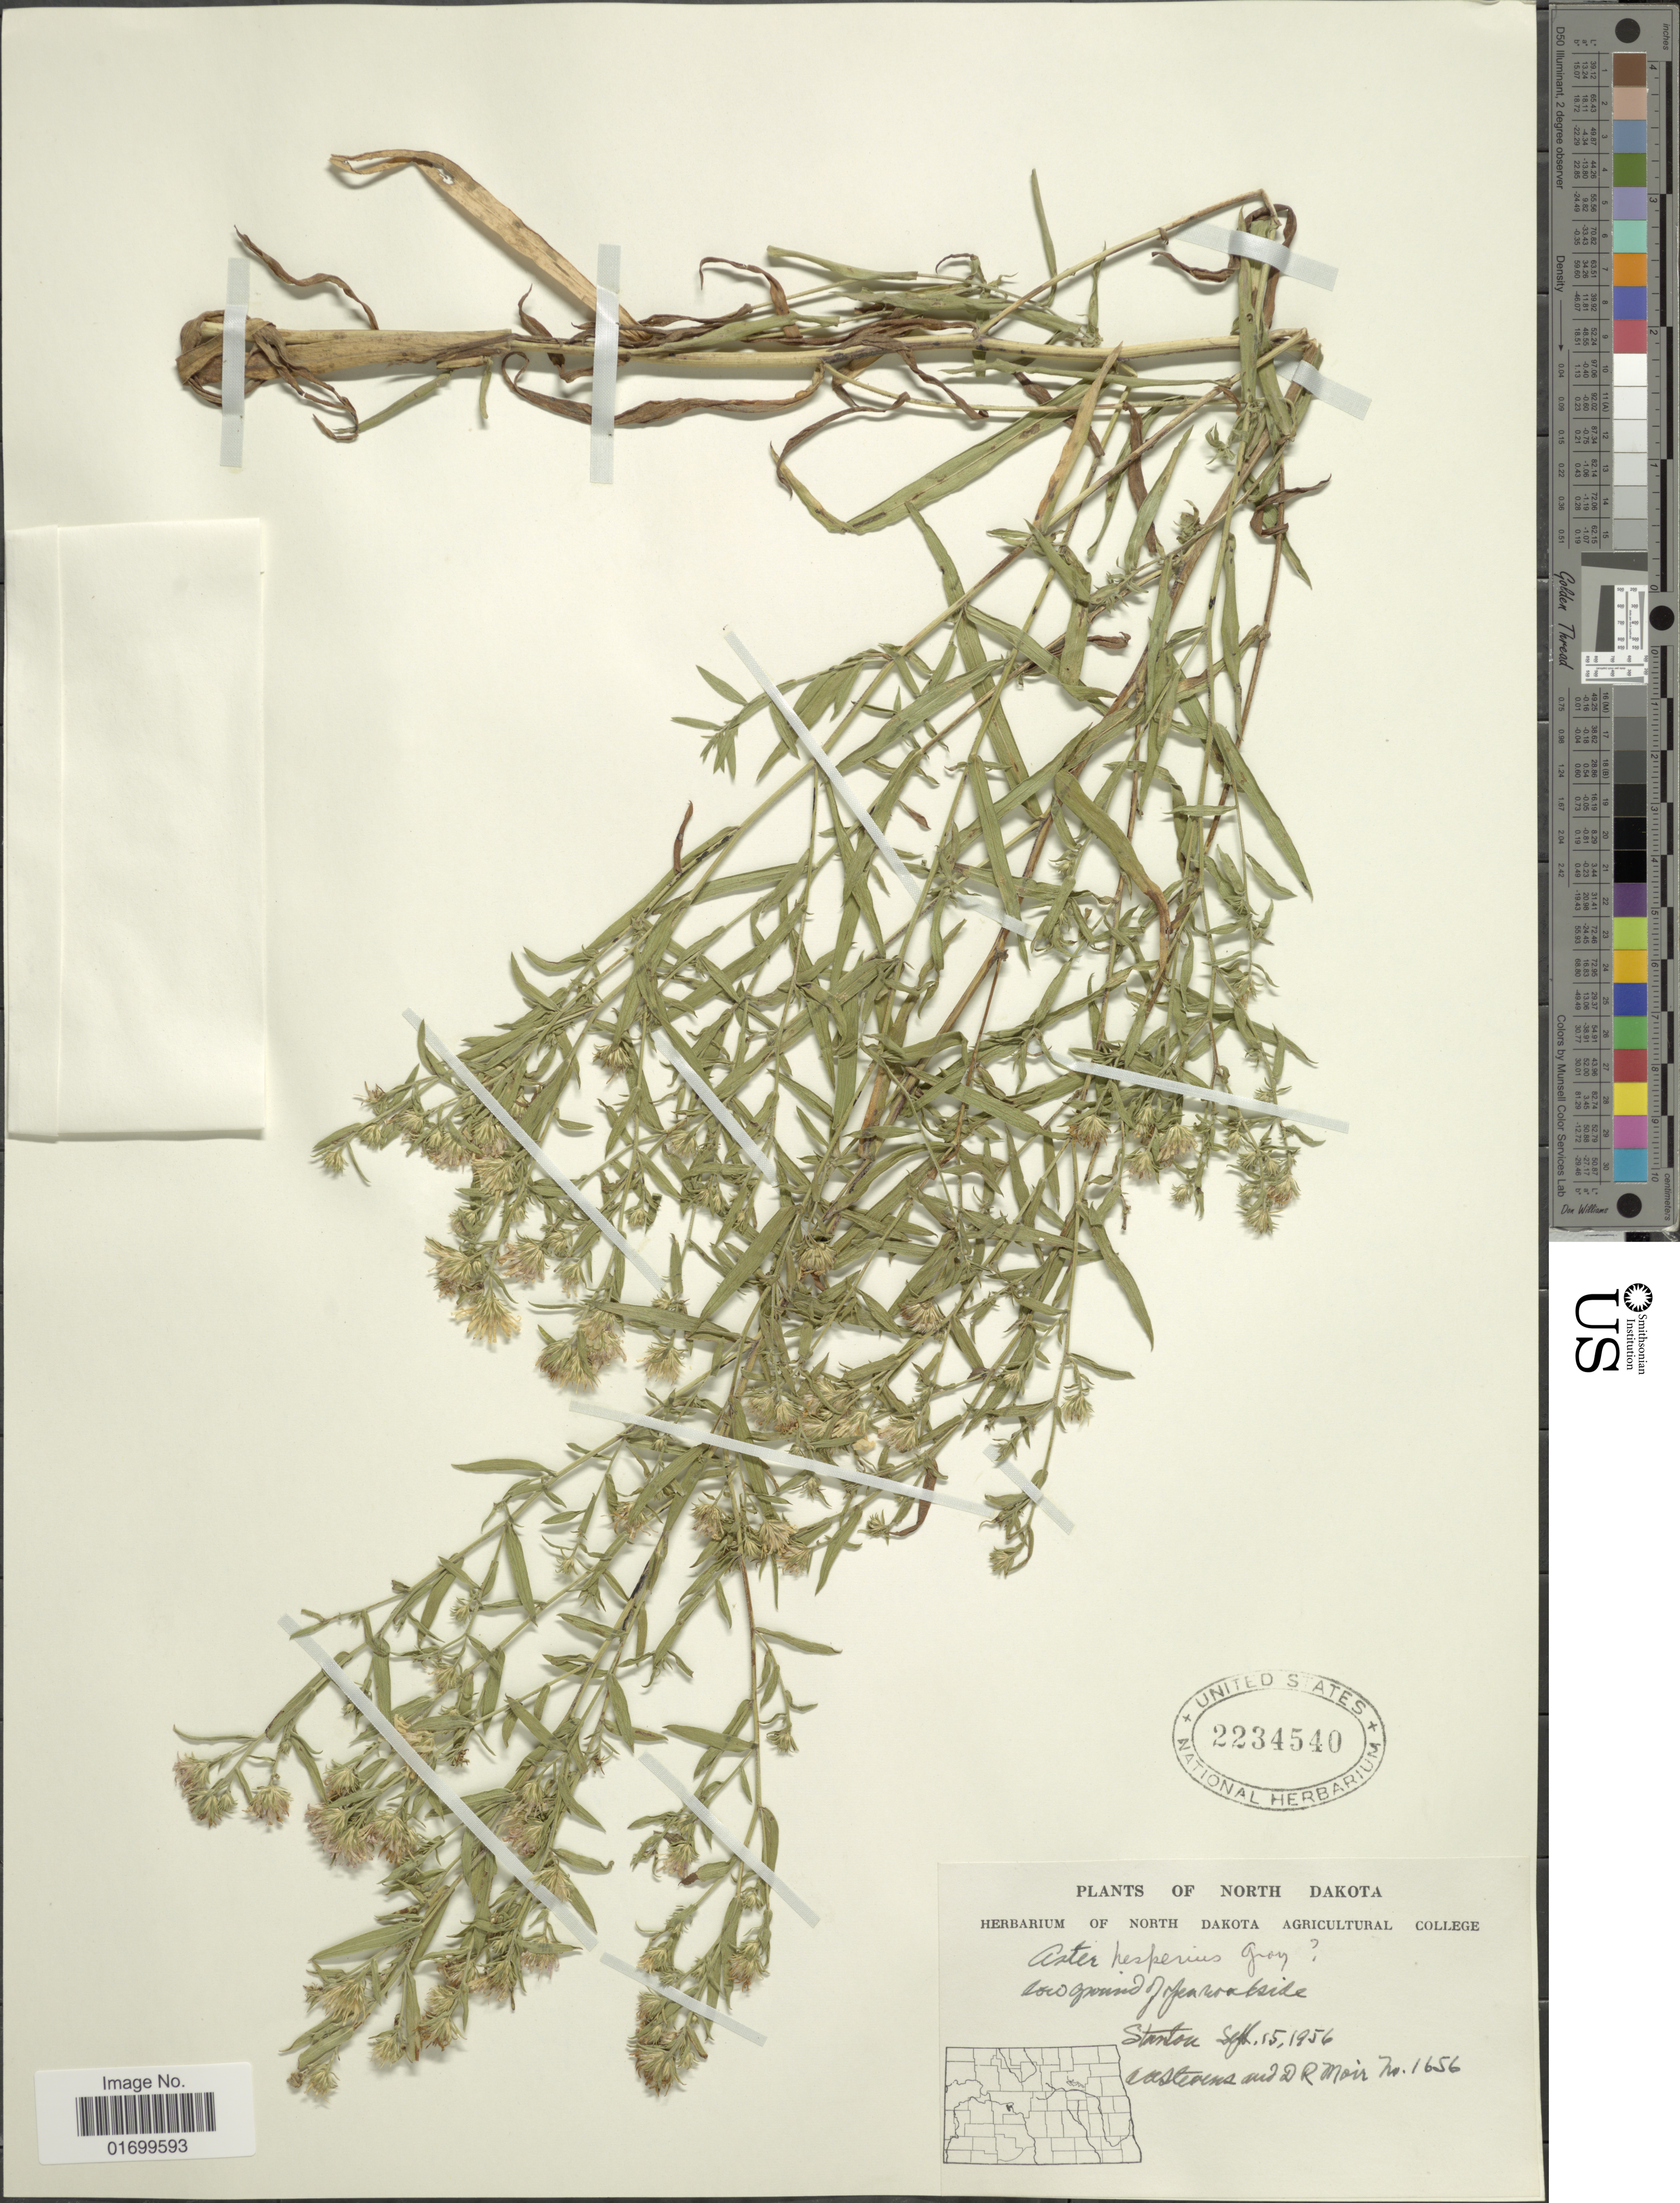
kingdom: Plantae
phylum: Tracheophyta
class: Magnoliopsida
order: Asterales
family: Asteraceae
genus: Symphyotrichum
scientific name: Symphyotrichum hesperium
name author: (A. Gray) Á. Löve & D. Löve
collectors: E. Stevens & D. Moir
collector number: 1656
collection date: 1956-09-15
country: United States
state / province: North Dakota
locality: Stanton.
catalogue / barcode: US 2234540